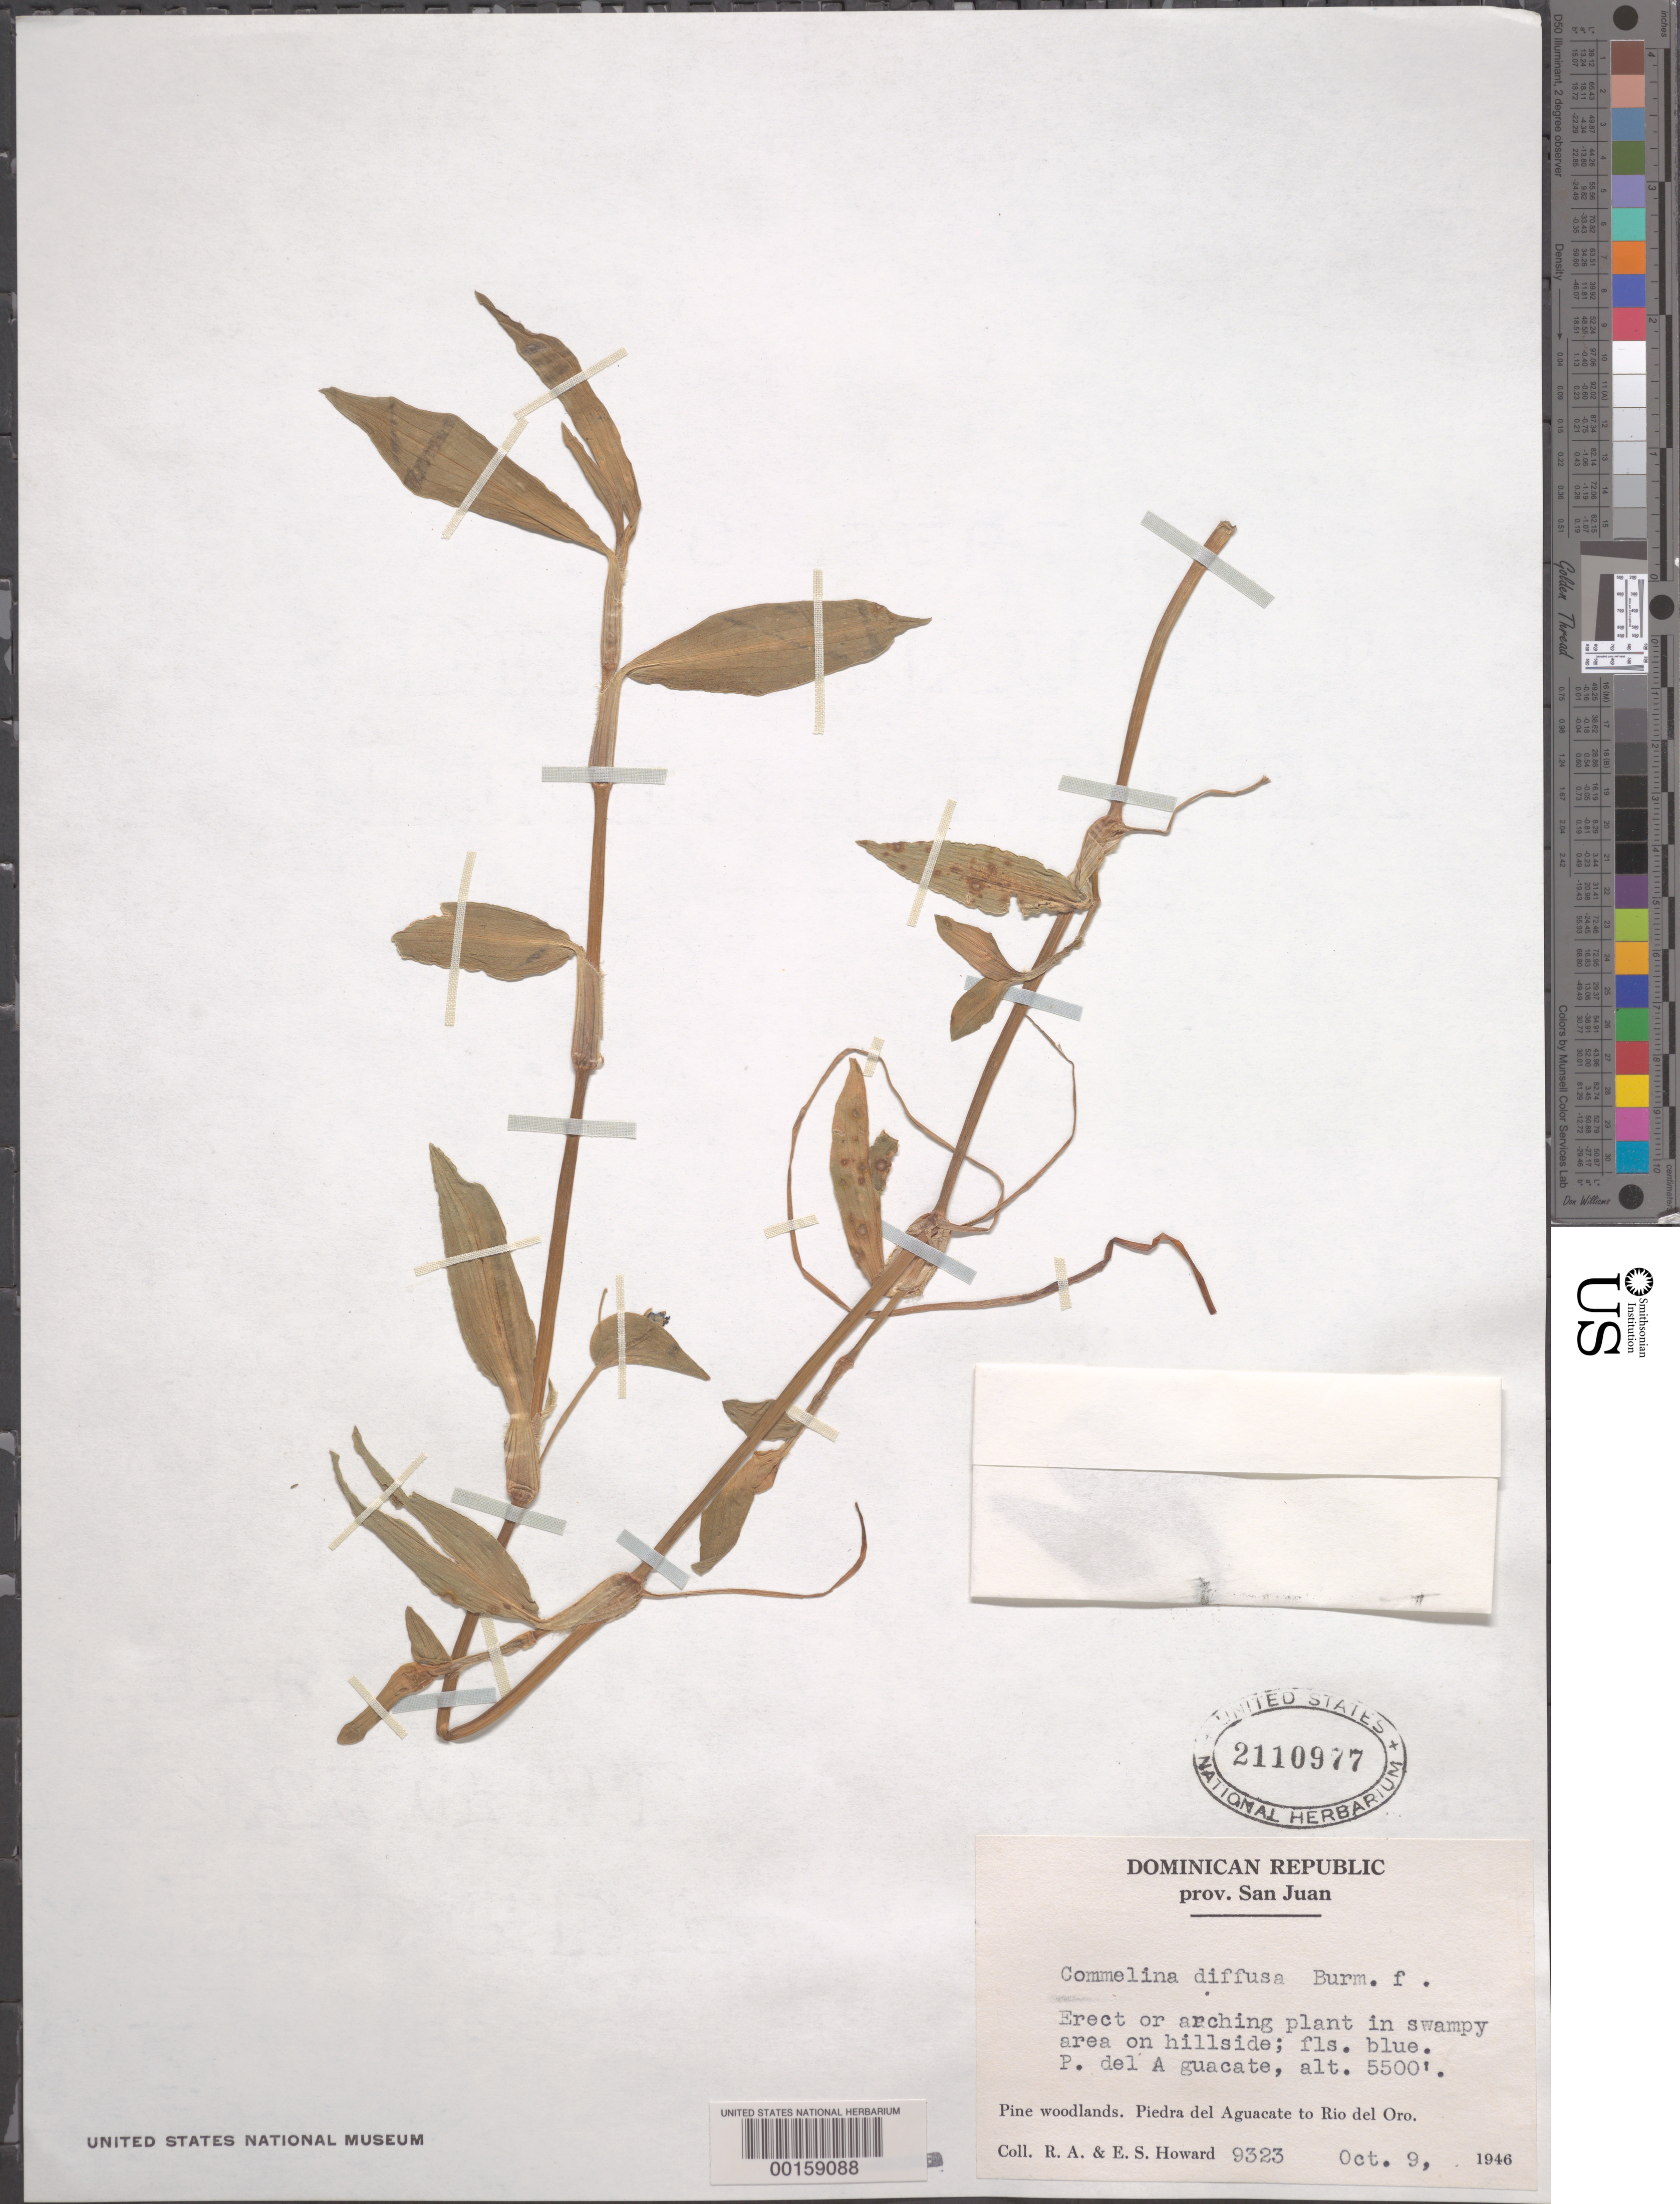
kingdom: Plantae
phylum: Tracheophyta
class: Liliopsida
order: Commelinales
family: Commelinaceae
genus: Commelina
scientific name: Commelina diffusa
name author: Burm. f.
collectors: R. A. Howard & E. S. Howard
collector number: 9323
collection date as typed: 09 Oct 1946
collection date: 1946-10-09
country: Dominican Republic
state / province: San Juan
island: Hispaniola Island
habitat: Swampy hillside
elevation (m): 1678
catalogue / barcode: US 2110977